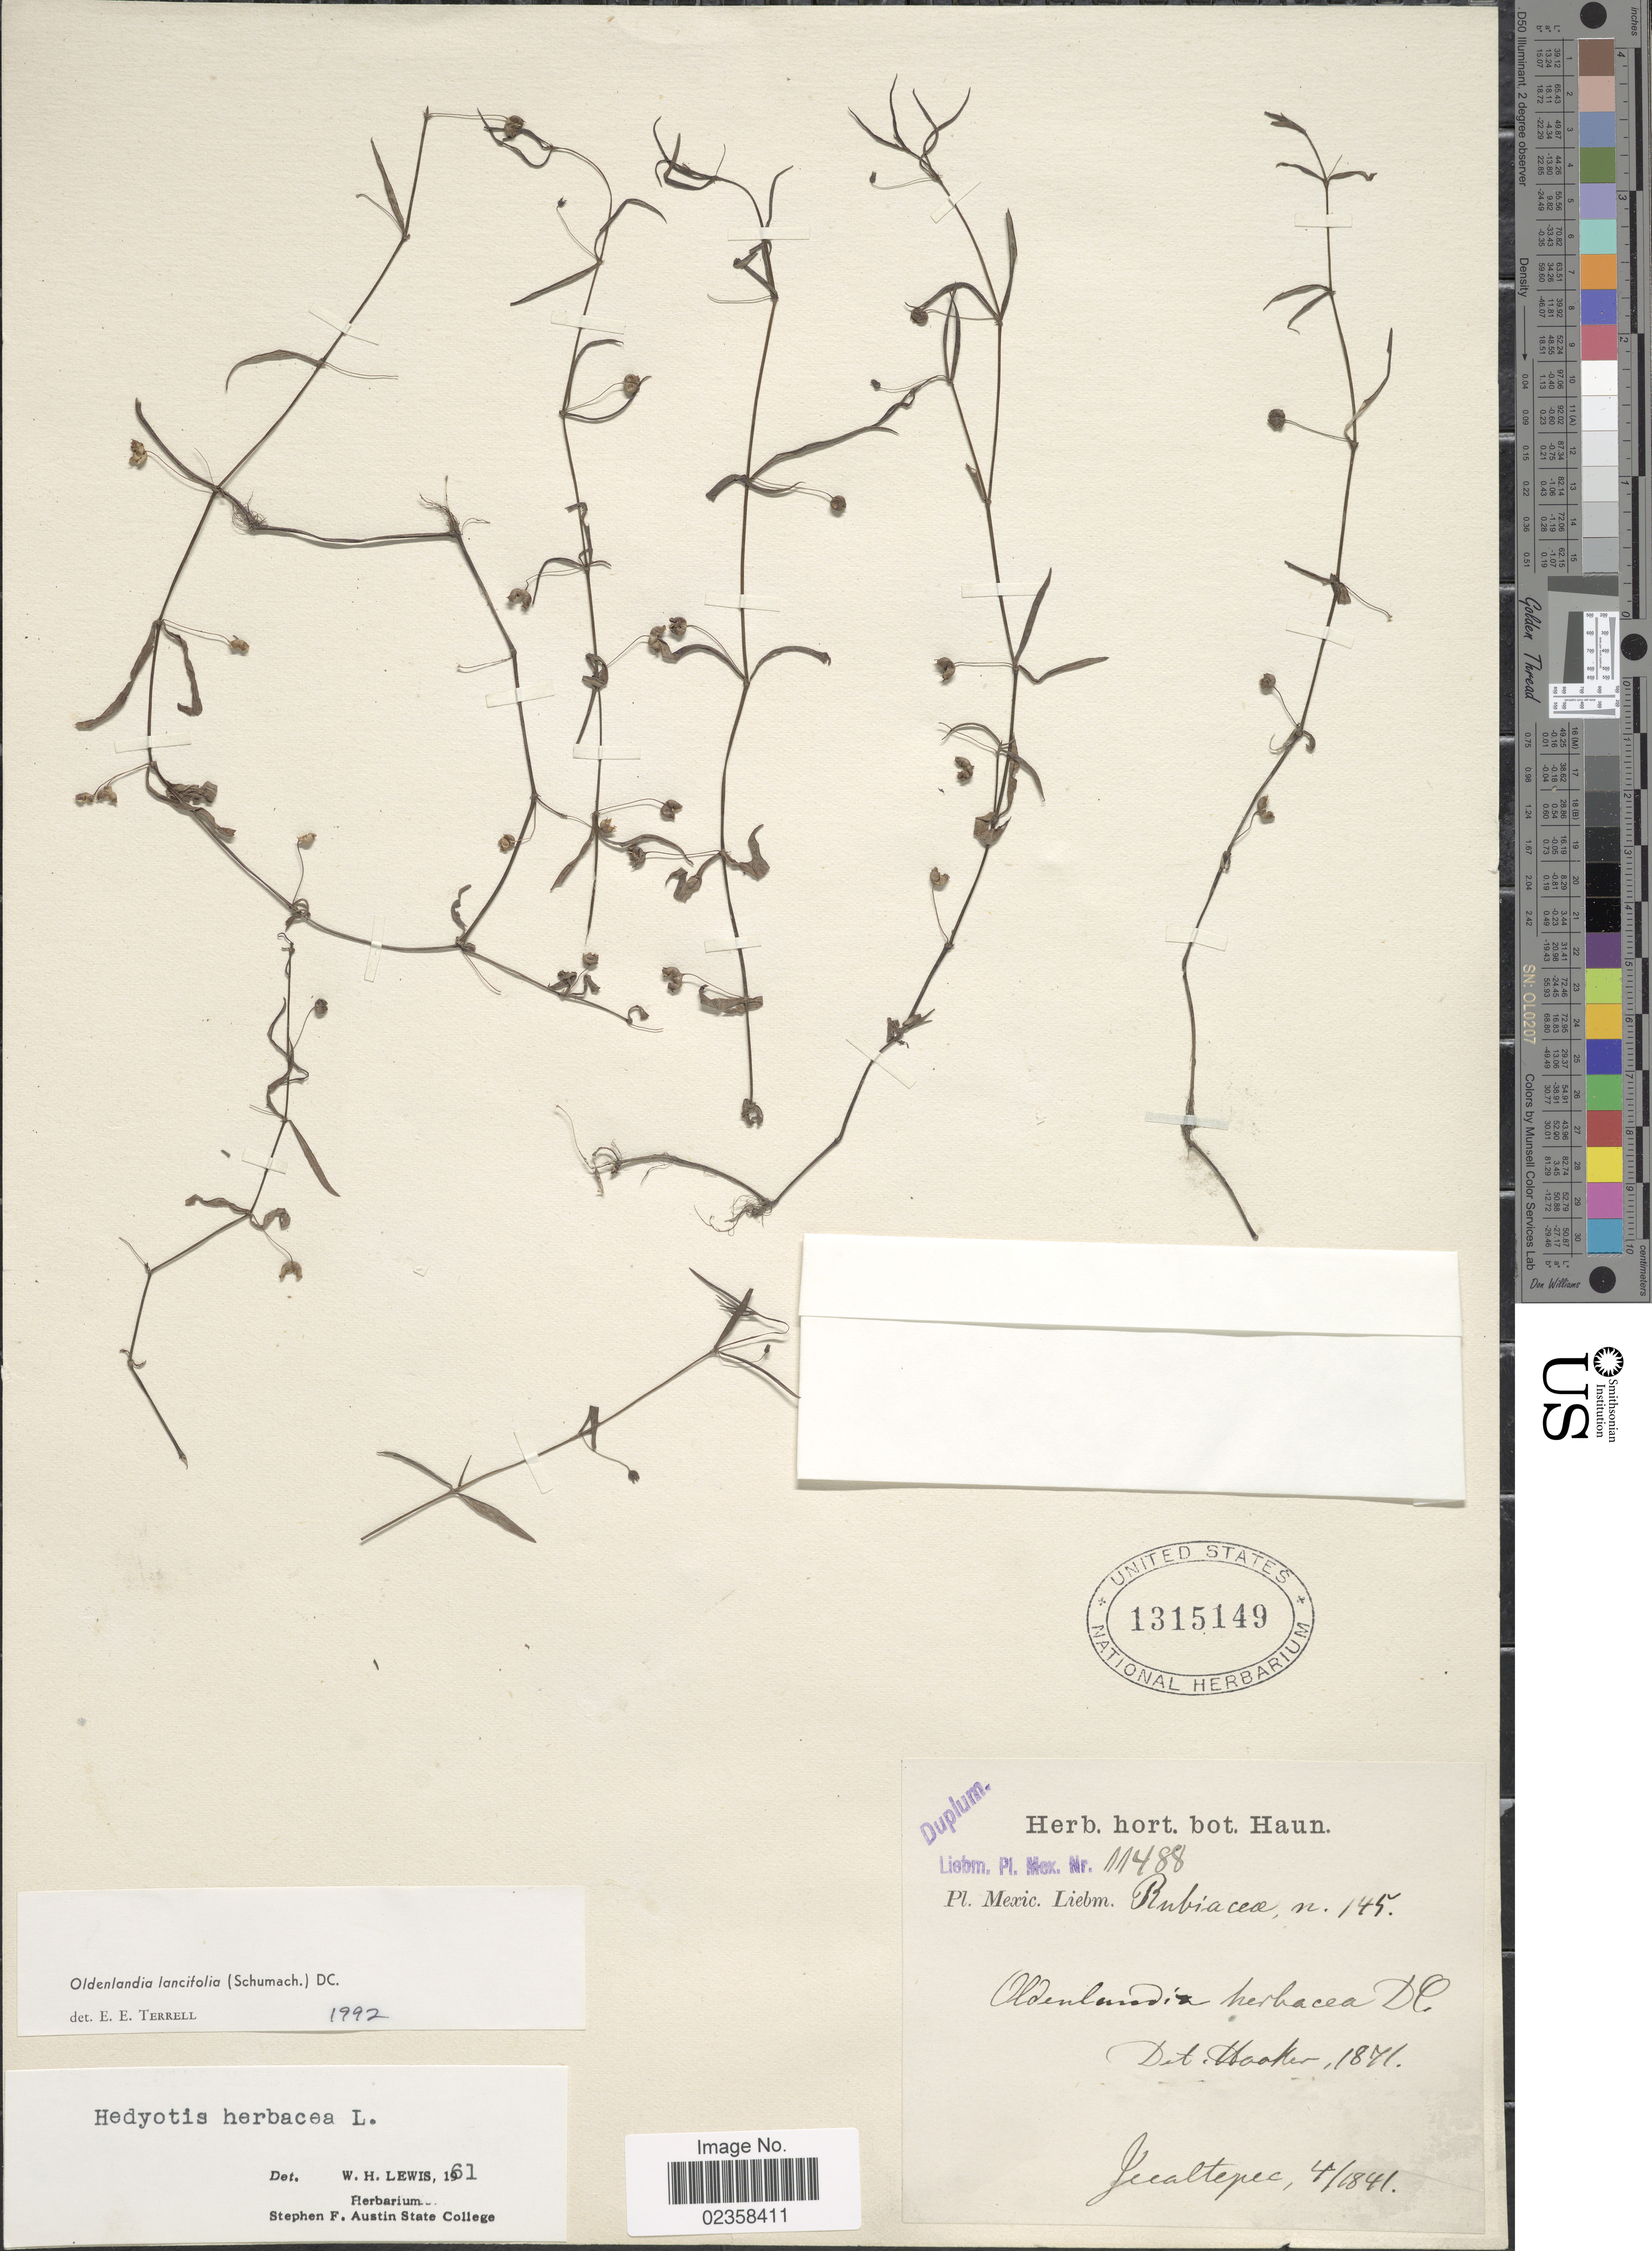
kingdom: Plantae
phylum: Tracheophyta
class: Magnoliopsida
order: Gentianales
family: Rubiaceae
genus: Oldenlandia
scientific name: Oldenlandia lancifolia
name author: (Schumach.) DC.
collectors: Liebmann, --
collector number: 11488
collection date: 1841-04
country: Mexico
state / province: México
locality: Mexic., Tualtepec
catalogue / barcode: US 1315149